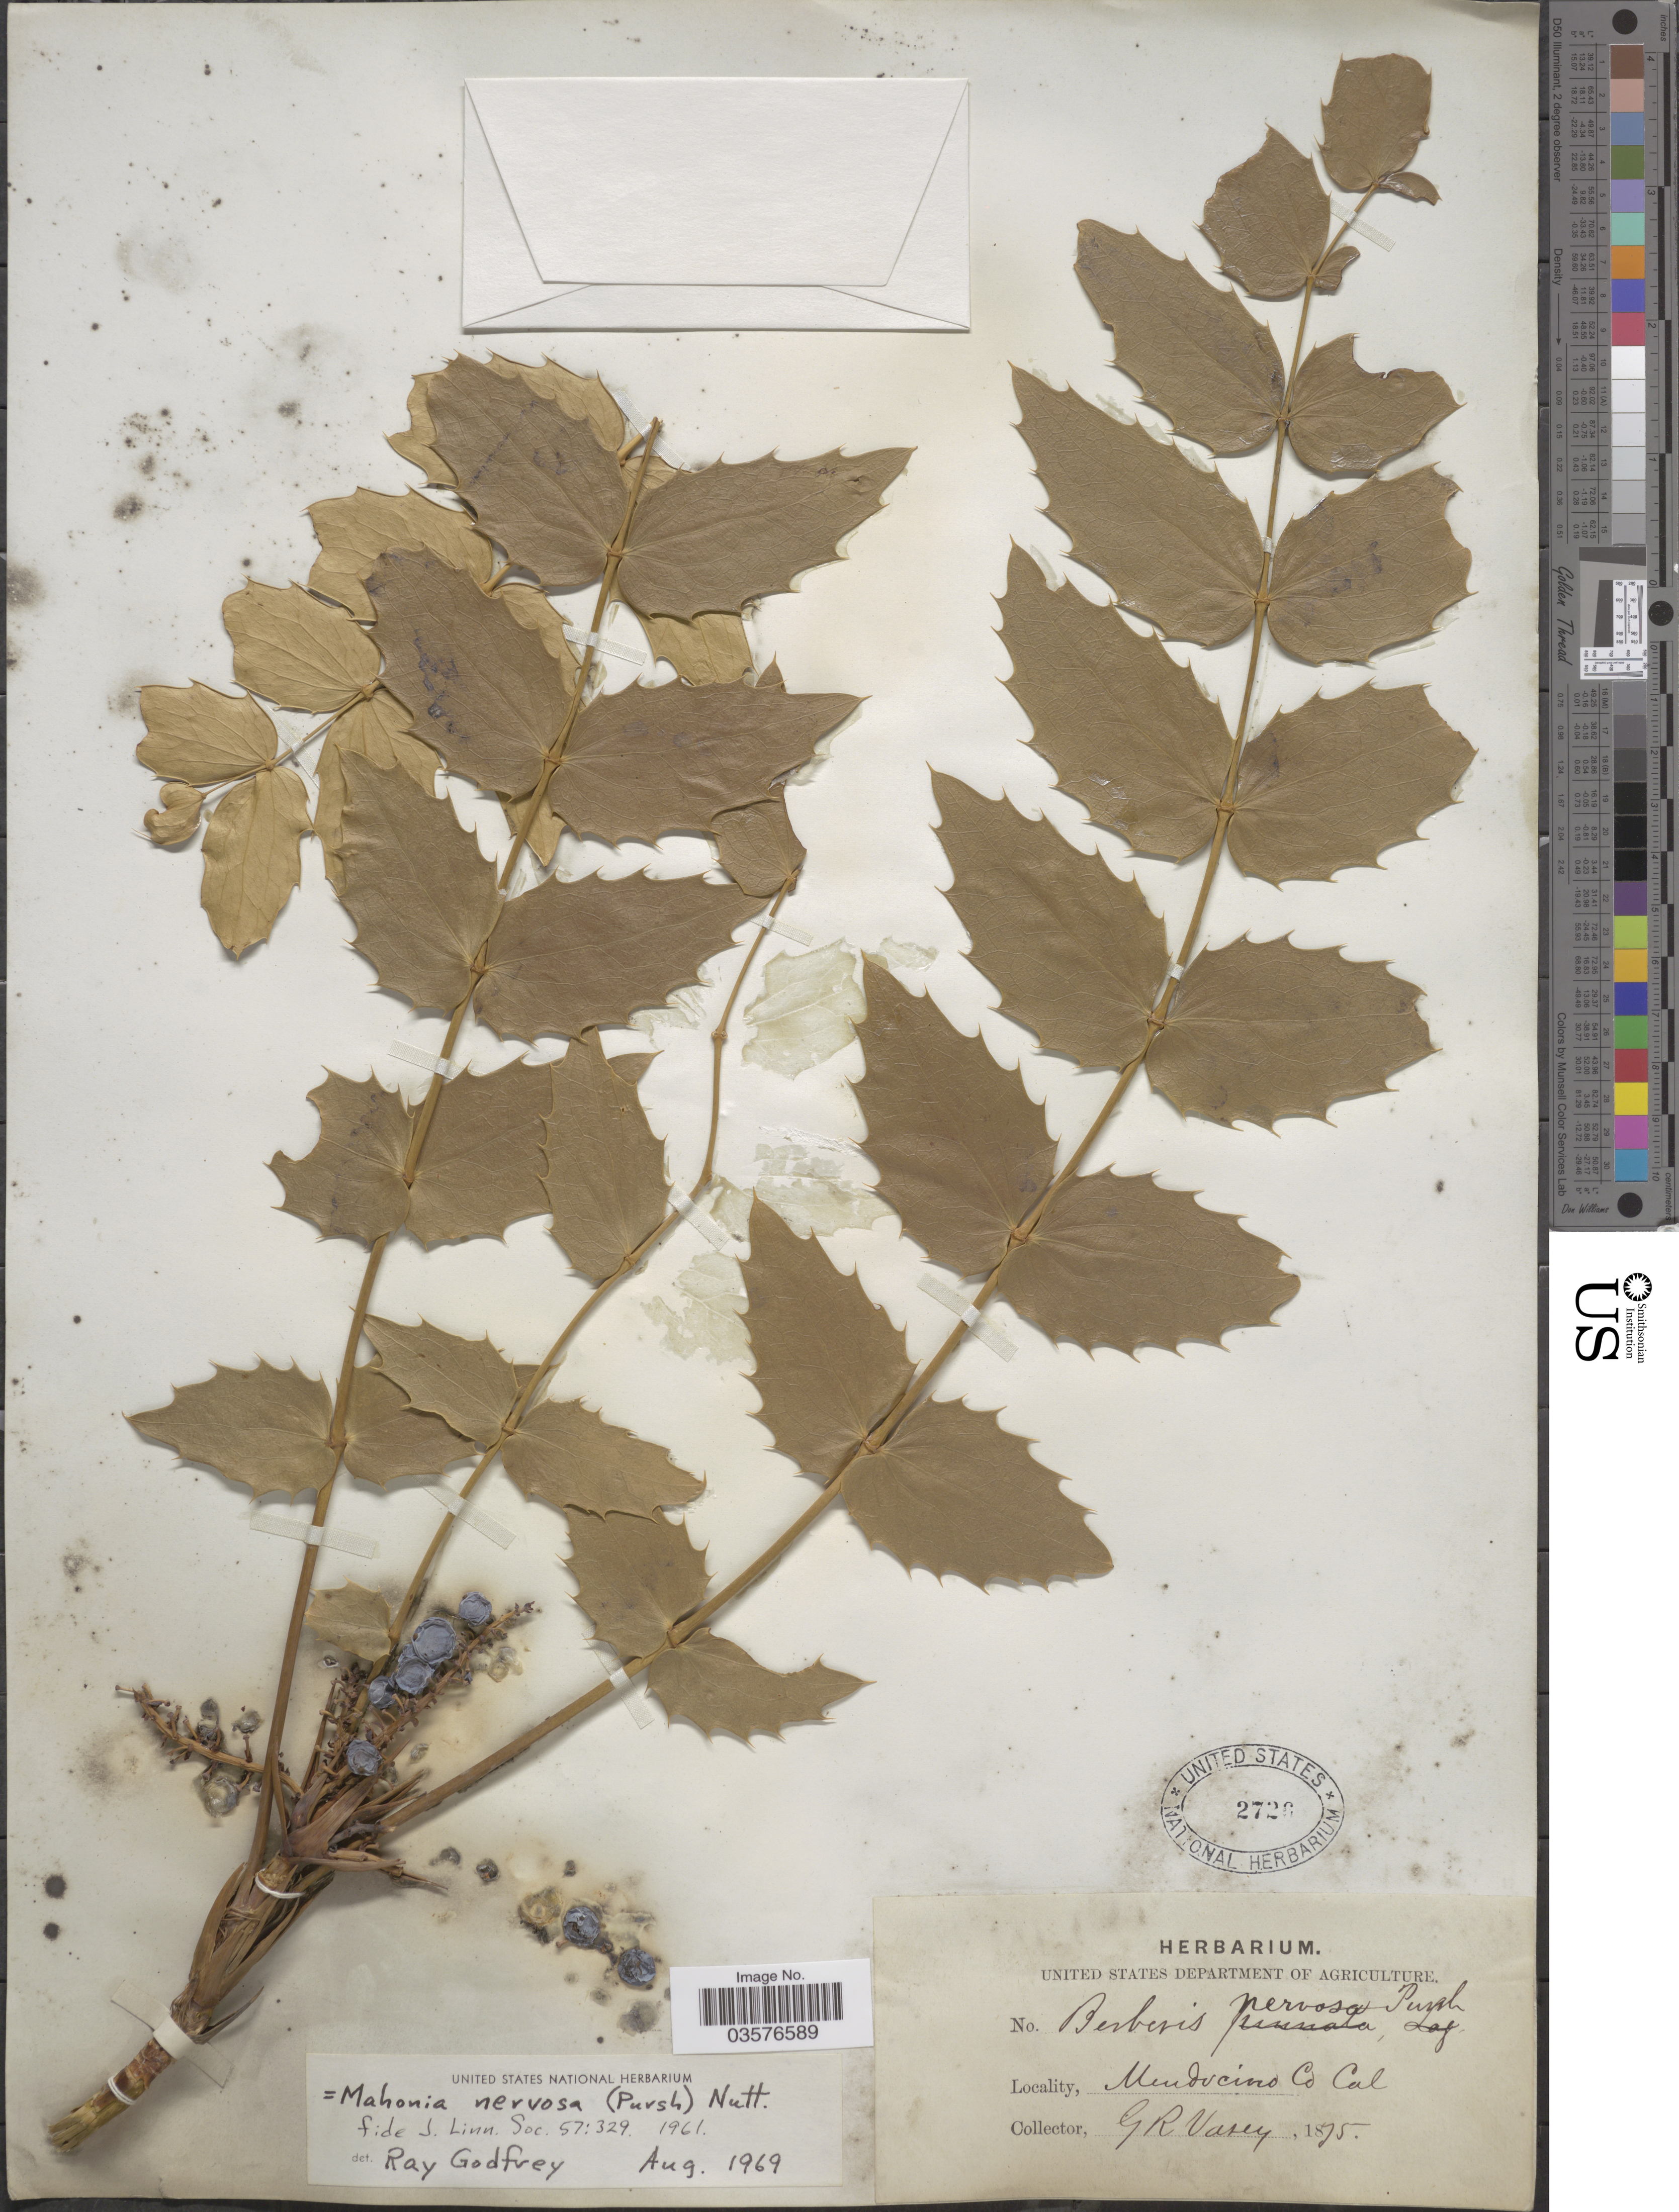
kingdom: Plantae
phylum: Tracheophyta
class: Magnoliopsida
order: Ranunculales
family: Berberidaceae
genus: Mahonia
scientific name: Mahonia nervosa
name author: (Pursh) Nutt.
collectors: G. R. Vasey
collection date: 1875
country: United States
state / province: California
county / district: Mendocino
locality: Mendocino Co.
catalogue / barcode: US 2726